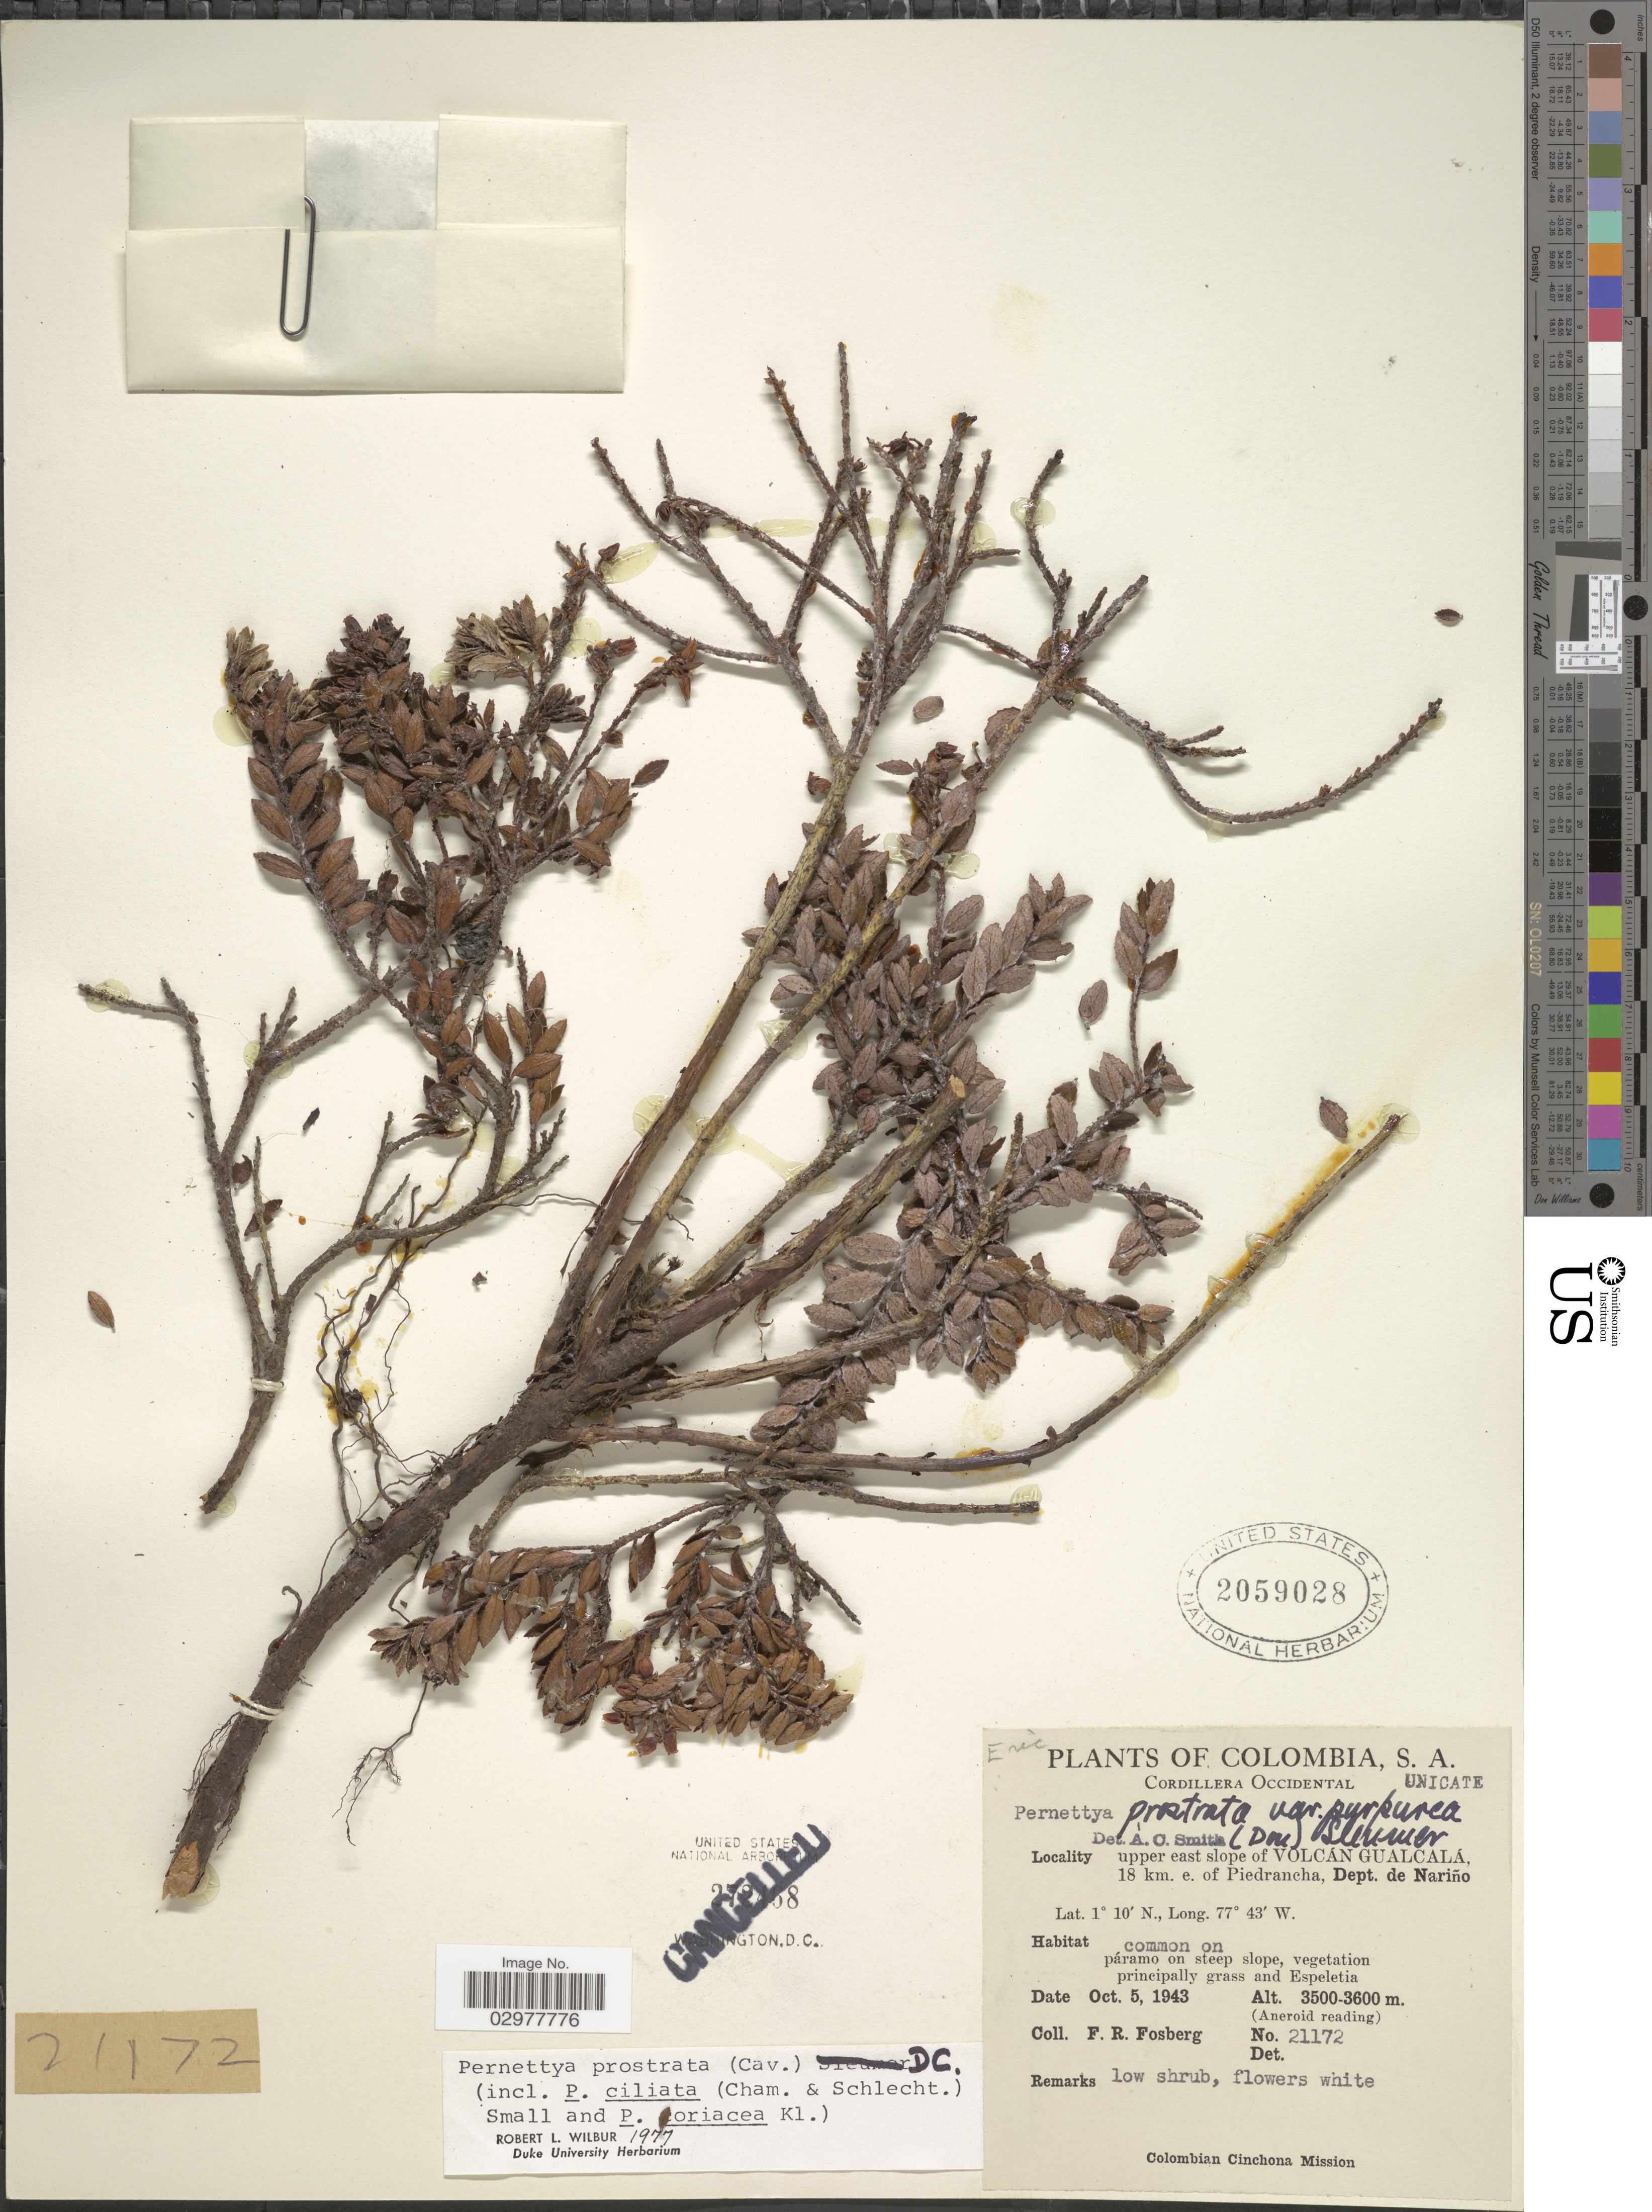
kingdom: Plantae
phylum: Tracheophyta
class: Magnoliopsida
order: Ericales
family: Ericaceae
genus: Pernettya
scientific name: Pernettya prostrata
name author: (Cav.) DC.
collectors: F. R. Fosberg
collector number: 21172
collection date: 1943-10-05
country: Colombia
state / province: Nariño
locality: Cordillera Occidental, upper east slope of Volcan Gualcalá, 18 km. e. of Piedrancha, Dept. de Nariño.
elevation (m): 3500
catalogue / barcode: US 2059028